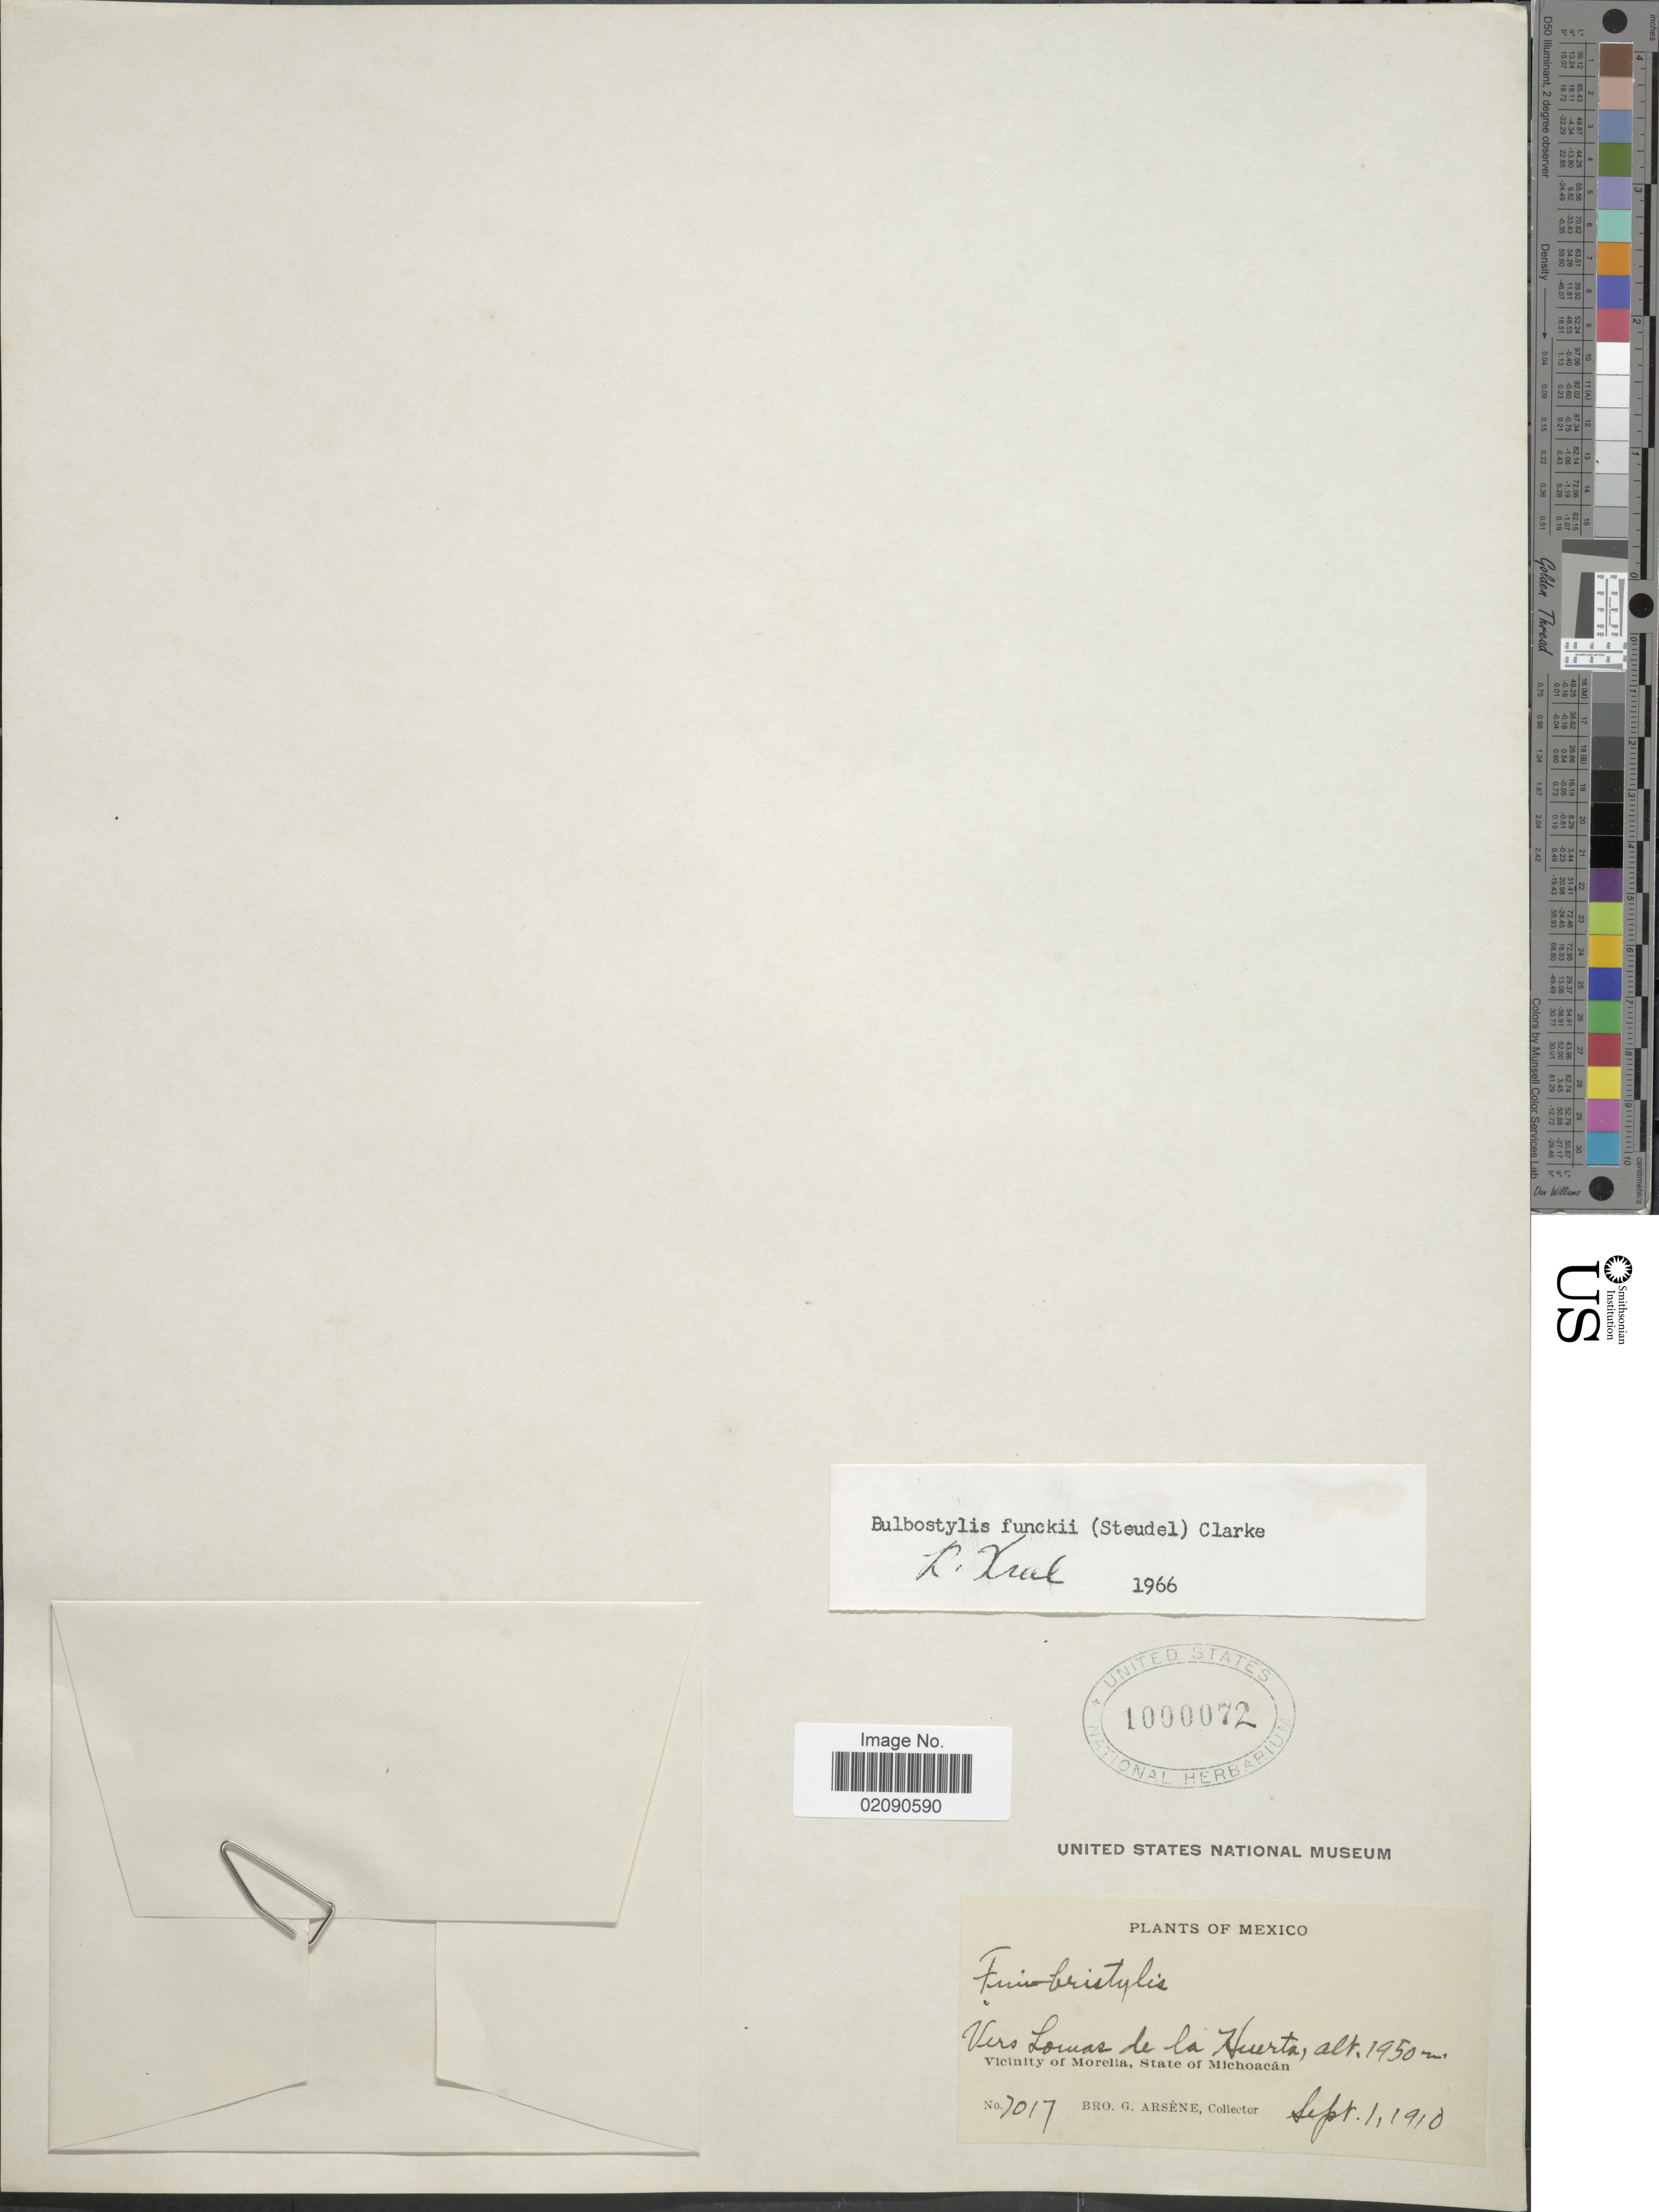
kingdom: Plantae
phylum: Tracheophyta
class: Liliopsida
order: Poales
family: Cyperaceae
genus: Bulbostylis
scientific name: Bulbostylis funckii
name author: (Steud.) C.B. Clarke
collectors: Bro. G. Arsène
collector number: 7017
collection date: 1910-09-01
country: Mexico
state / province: Michoacán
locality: Vers LOmas de la Huerta, Vicinity of Morelia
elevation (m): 1950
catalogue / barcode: US 1000072